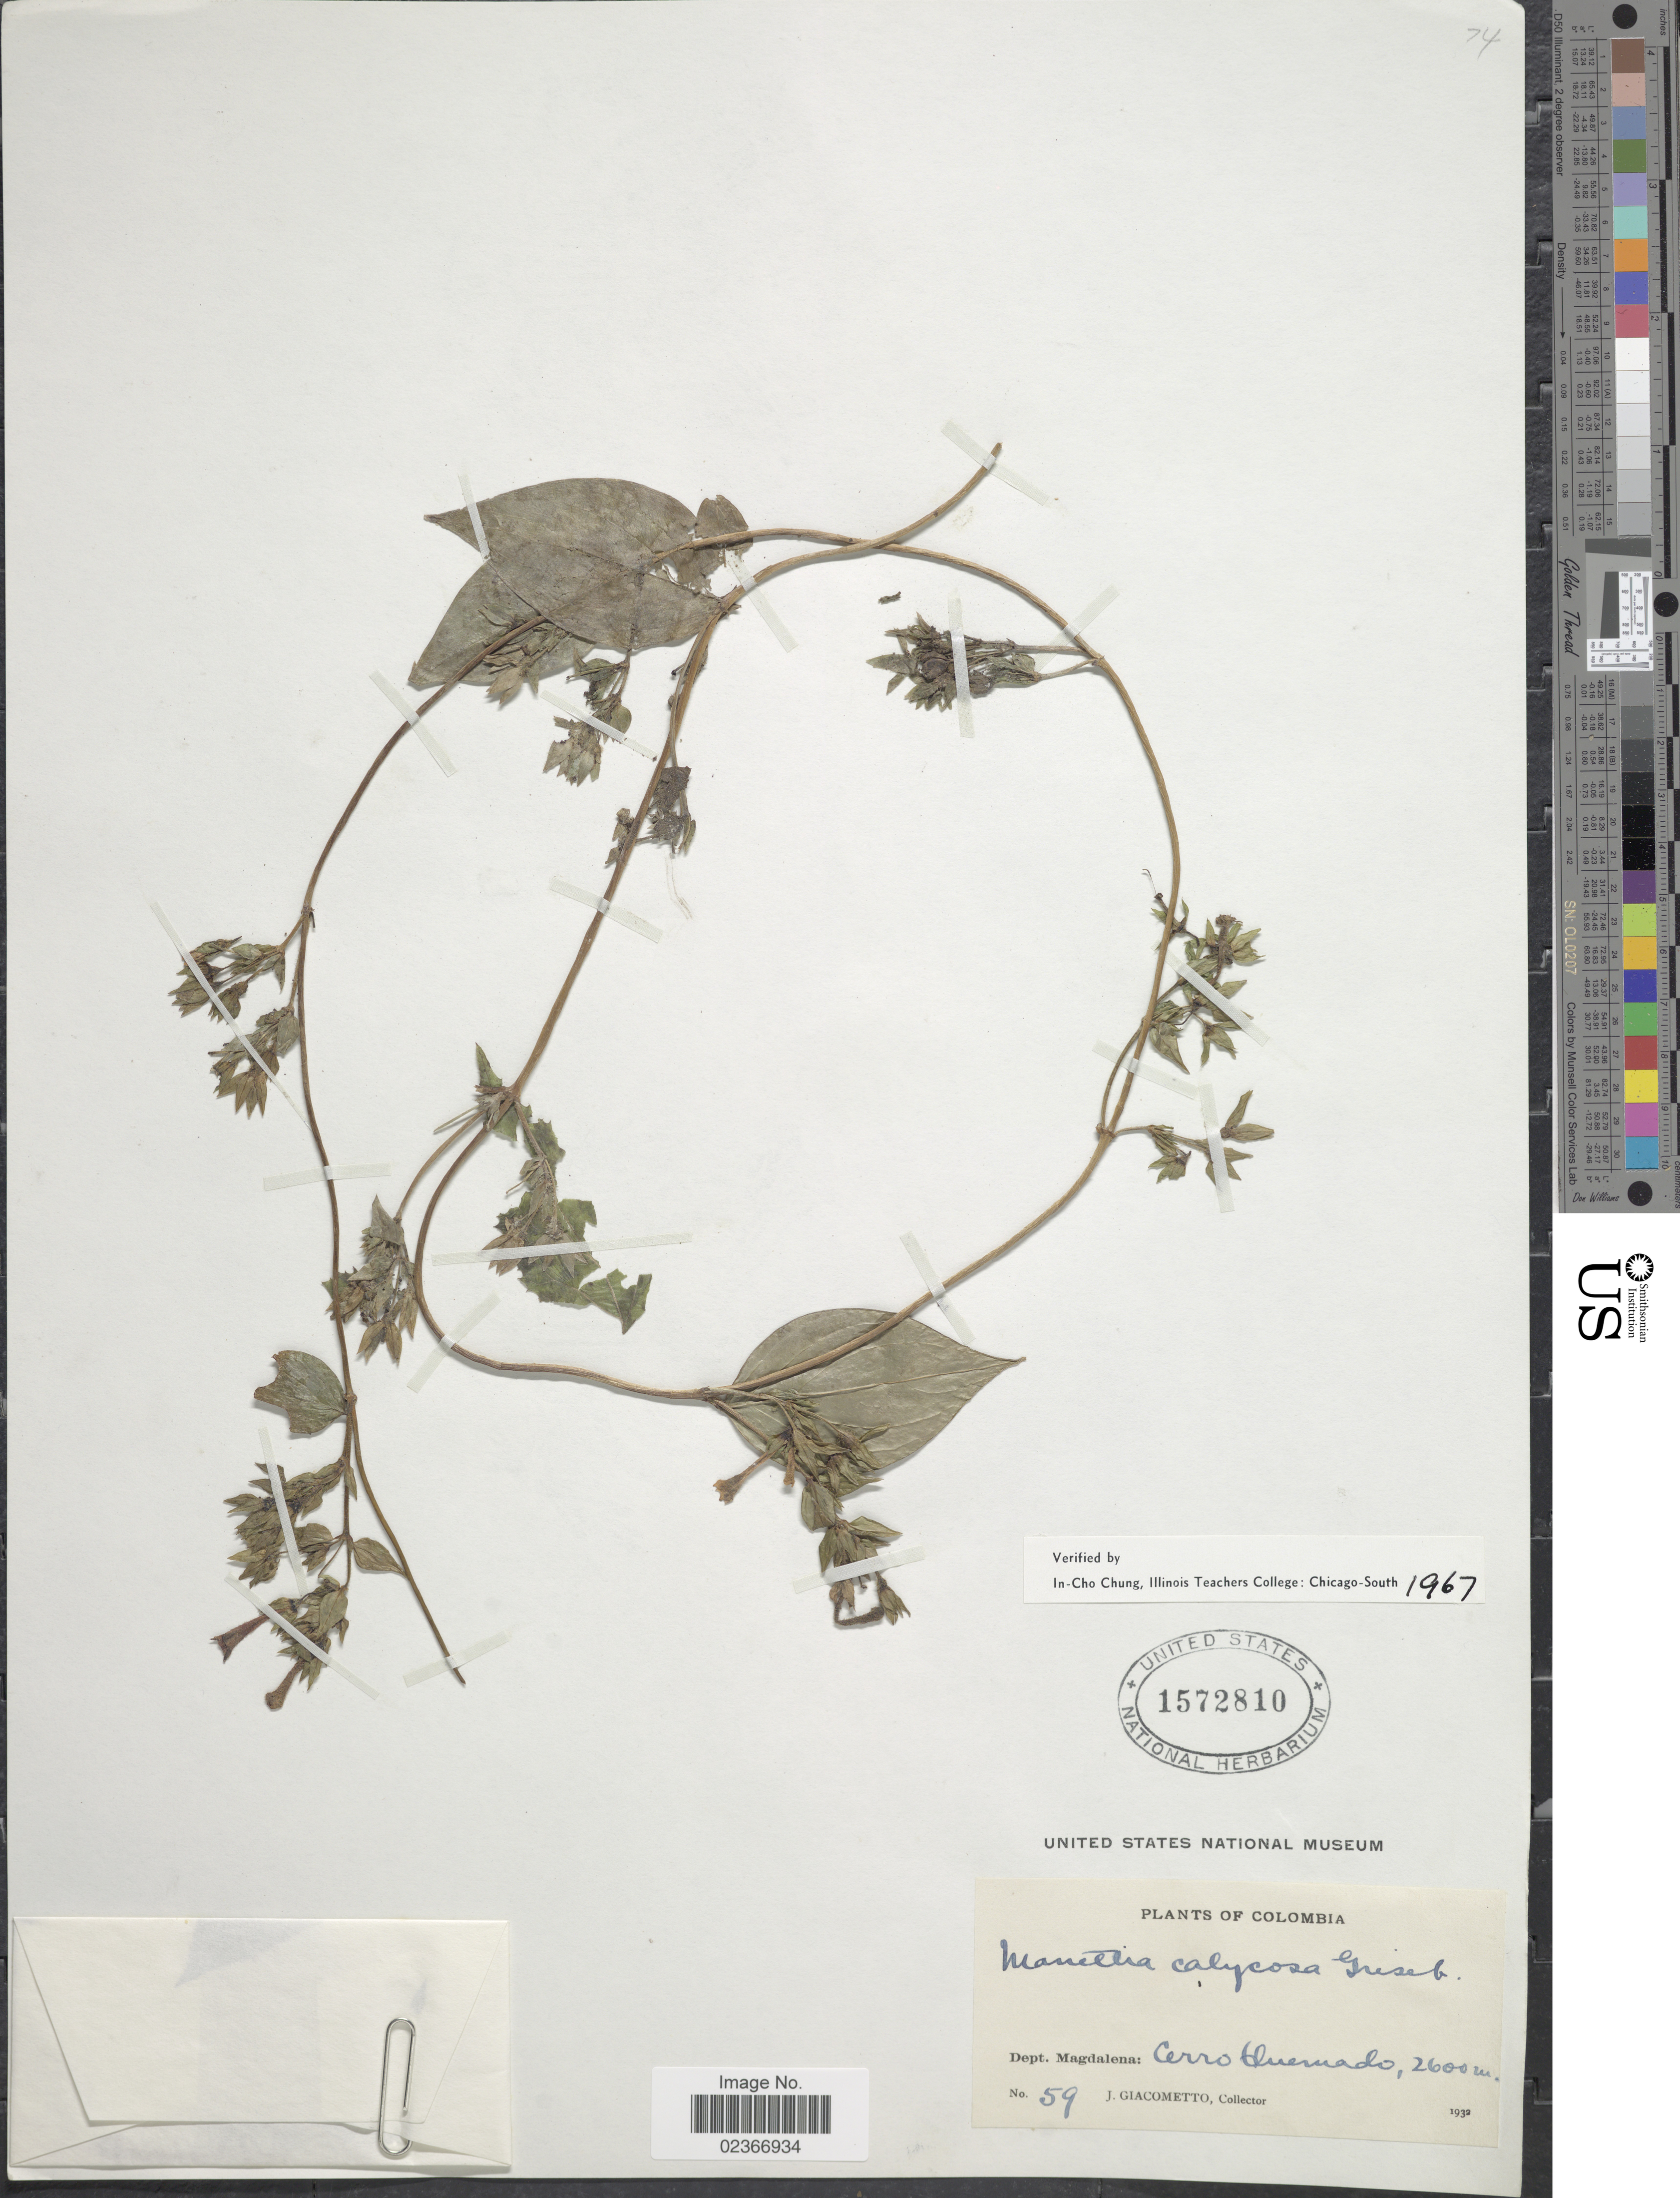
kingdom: Plantae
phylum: Tracheophyta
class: Magnoliopsida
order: Gentianales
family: Rubiaceae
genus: Manettia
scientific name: Manettia calycosa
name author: Griseb.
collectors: J. Giacometto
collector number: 59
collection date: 1932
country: Colombia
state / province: Magdalena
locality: Cerro Quemado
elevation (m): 2600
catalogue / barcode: US 1572810